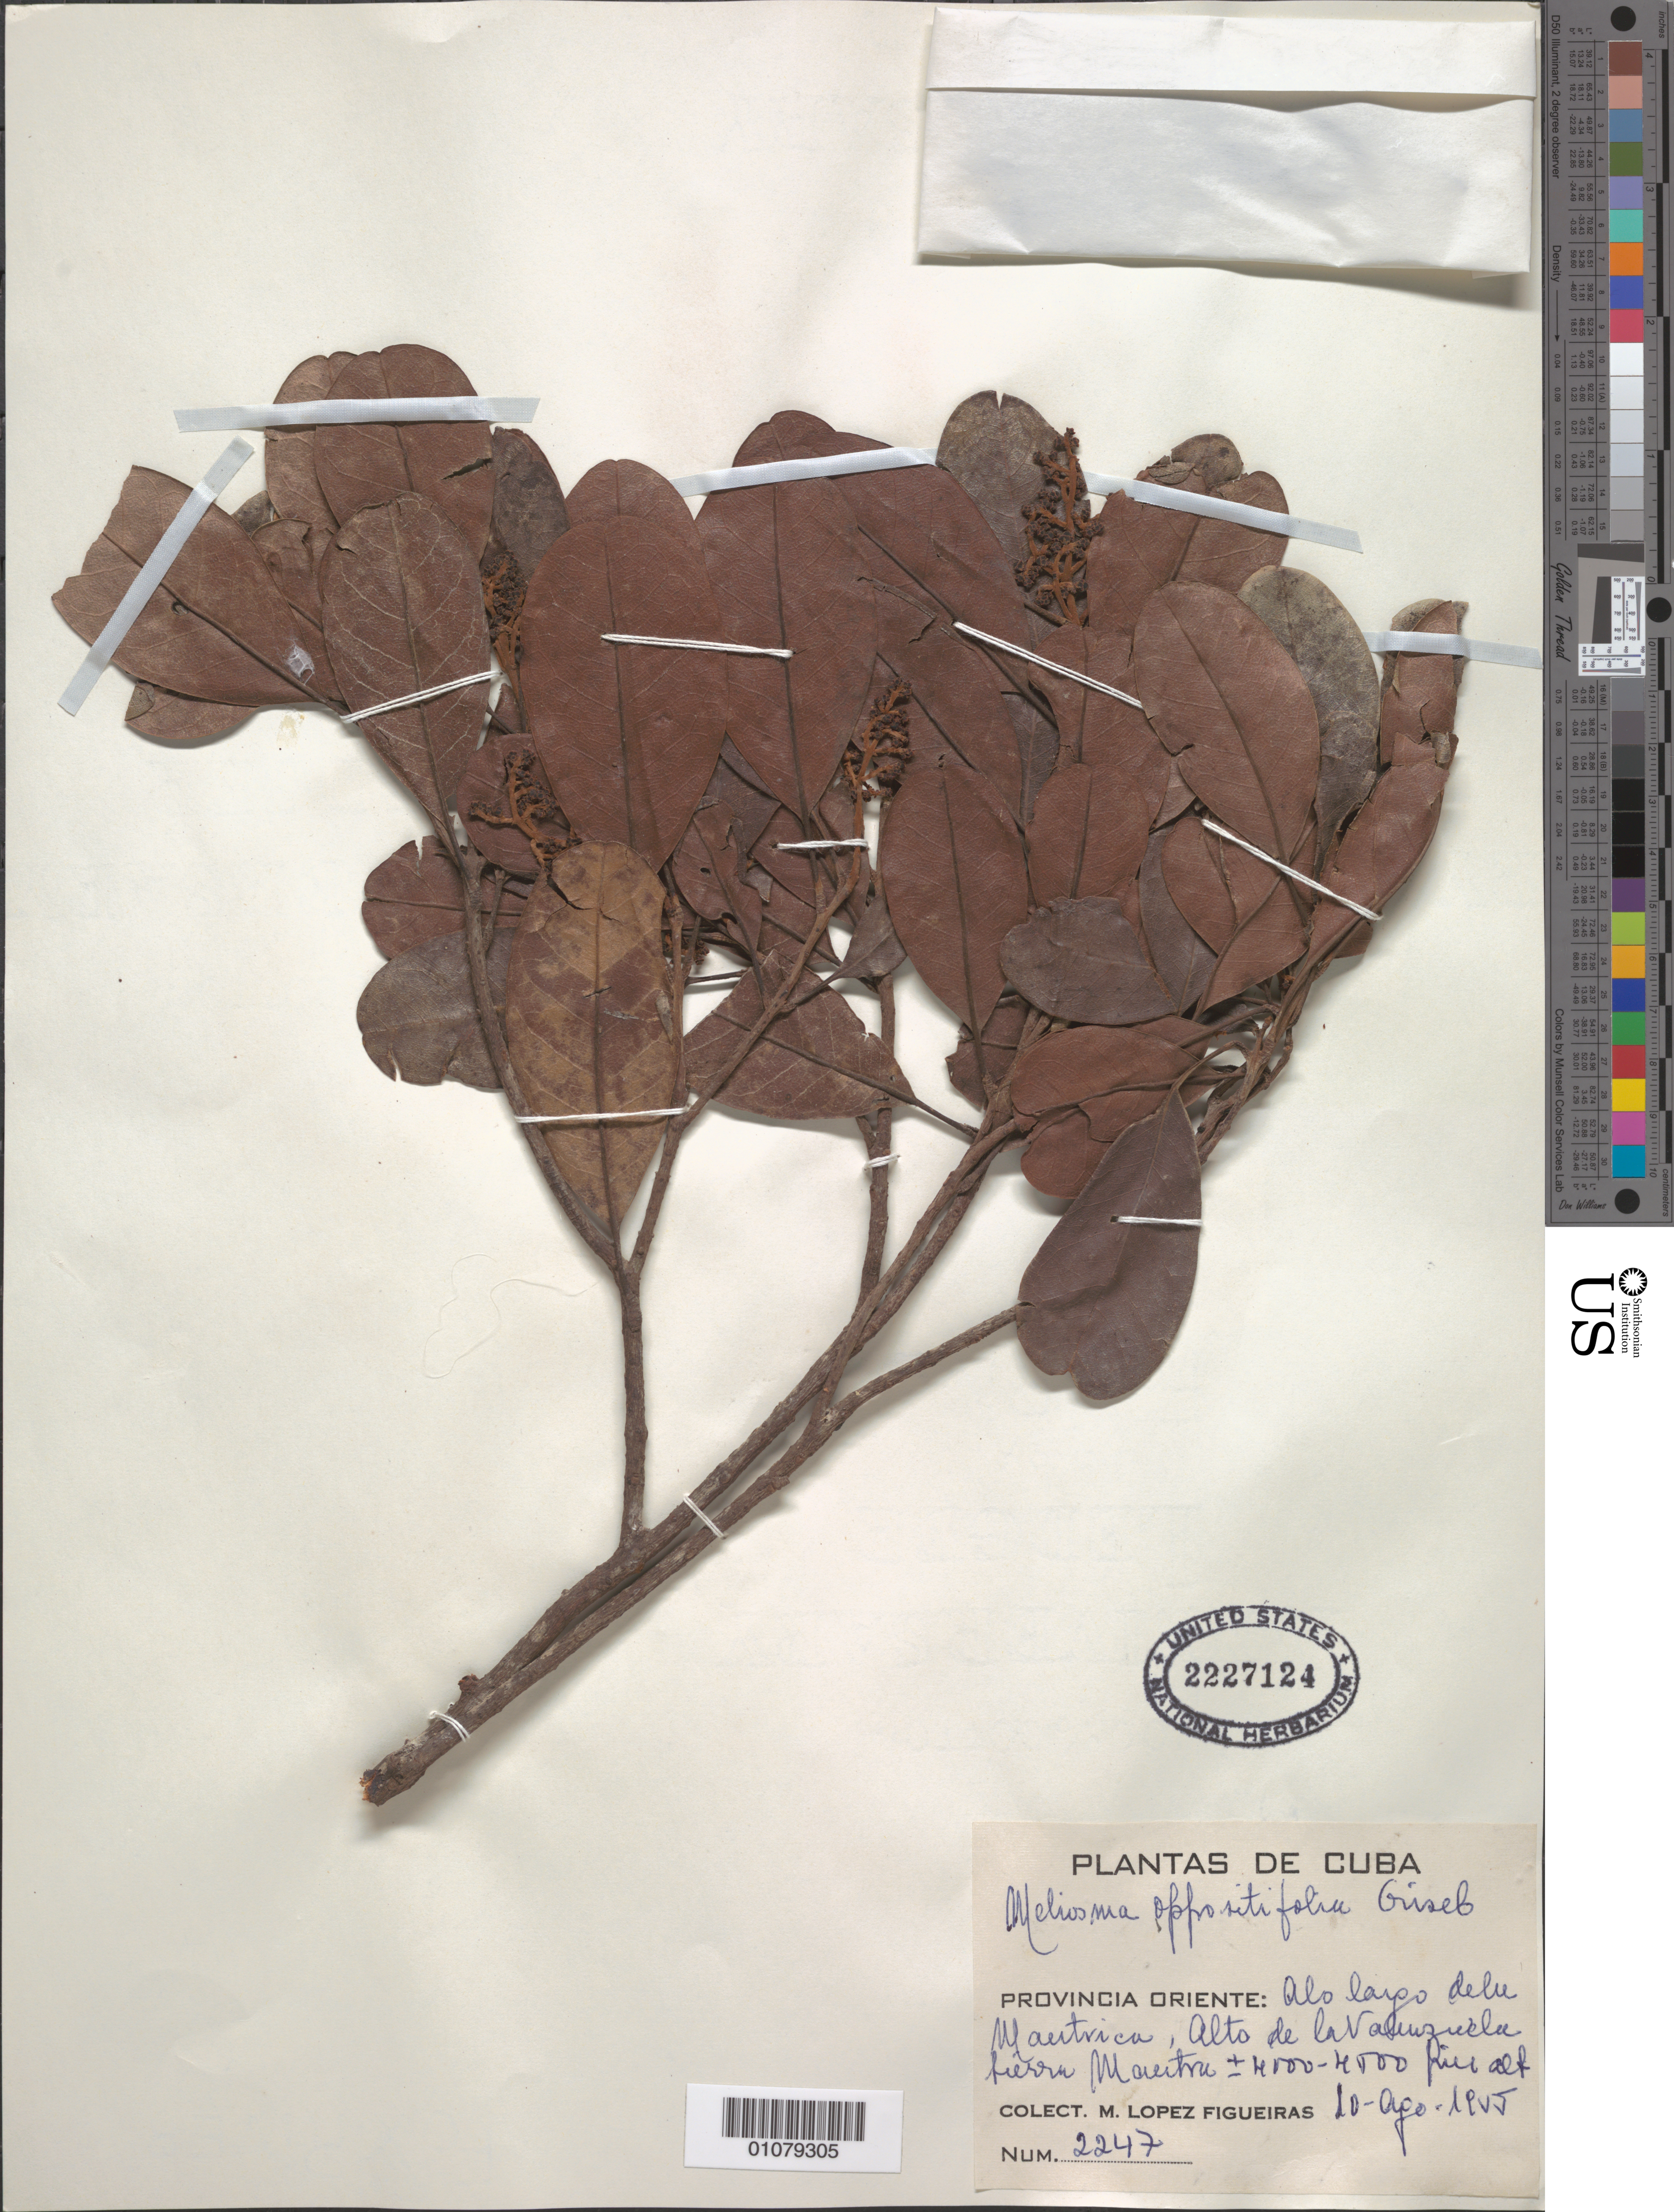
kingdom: Plantae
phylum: Tracheophyta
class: Magnoliopsida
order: Proteales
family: Sabiaceae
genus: Meliosma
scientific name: Meliosma oppositifolia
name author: Griseb.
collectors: M. López Figueiras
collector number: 2247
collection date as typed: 10 Aug 1955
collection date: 1955-08-10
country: Cuba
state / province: Granma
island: Cuba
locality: Provincia Oriente: Alo largo delu Maestrica, Alto de la Valenquela Sierra Maestra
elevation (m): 1219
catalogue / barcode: US 2227124